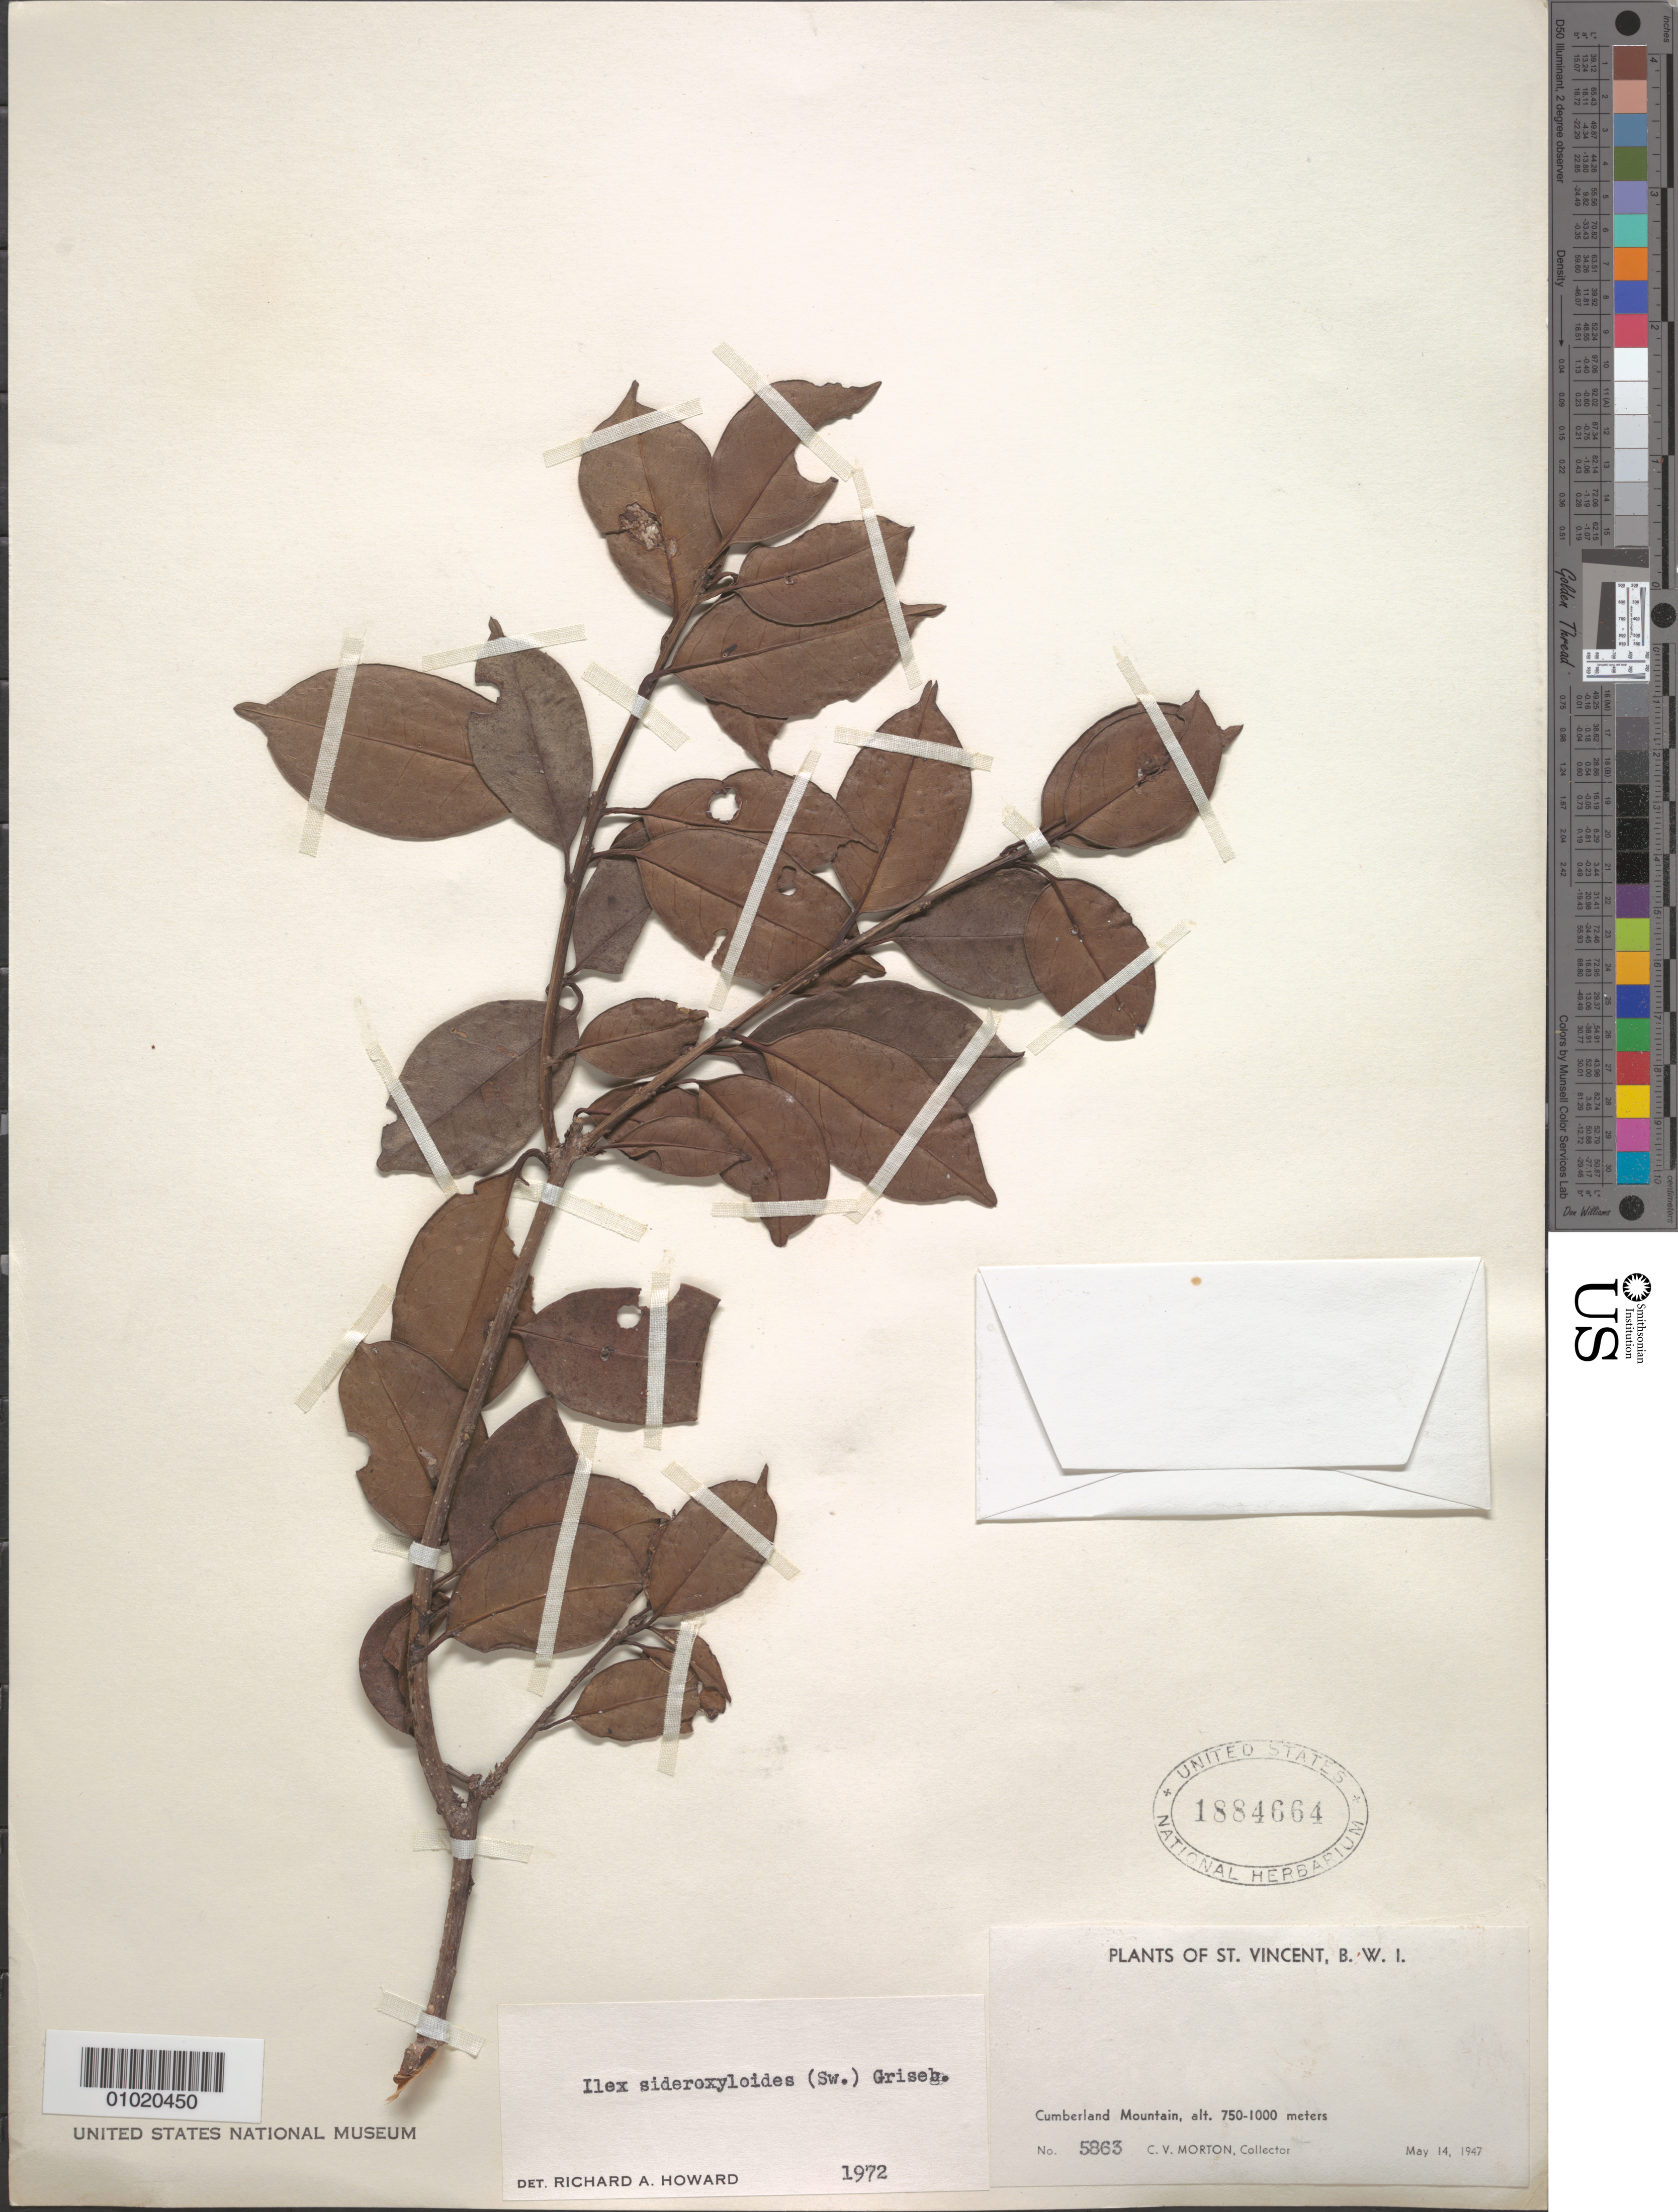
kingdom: Plantae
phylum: Tracheophyta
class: Magnoliopsida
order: Aquifoliales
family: Aquifoliaceae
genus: Ilex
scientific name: Ilex sideroxyloides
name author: (Sw.) Griseb.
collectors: C. V. Morton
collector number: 5863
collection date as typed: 14 May 1947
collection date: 1947-05-14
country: St. Vincent - Grenadines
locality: Cumberland Mountain.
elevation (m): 750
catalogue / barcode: US 1884664